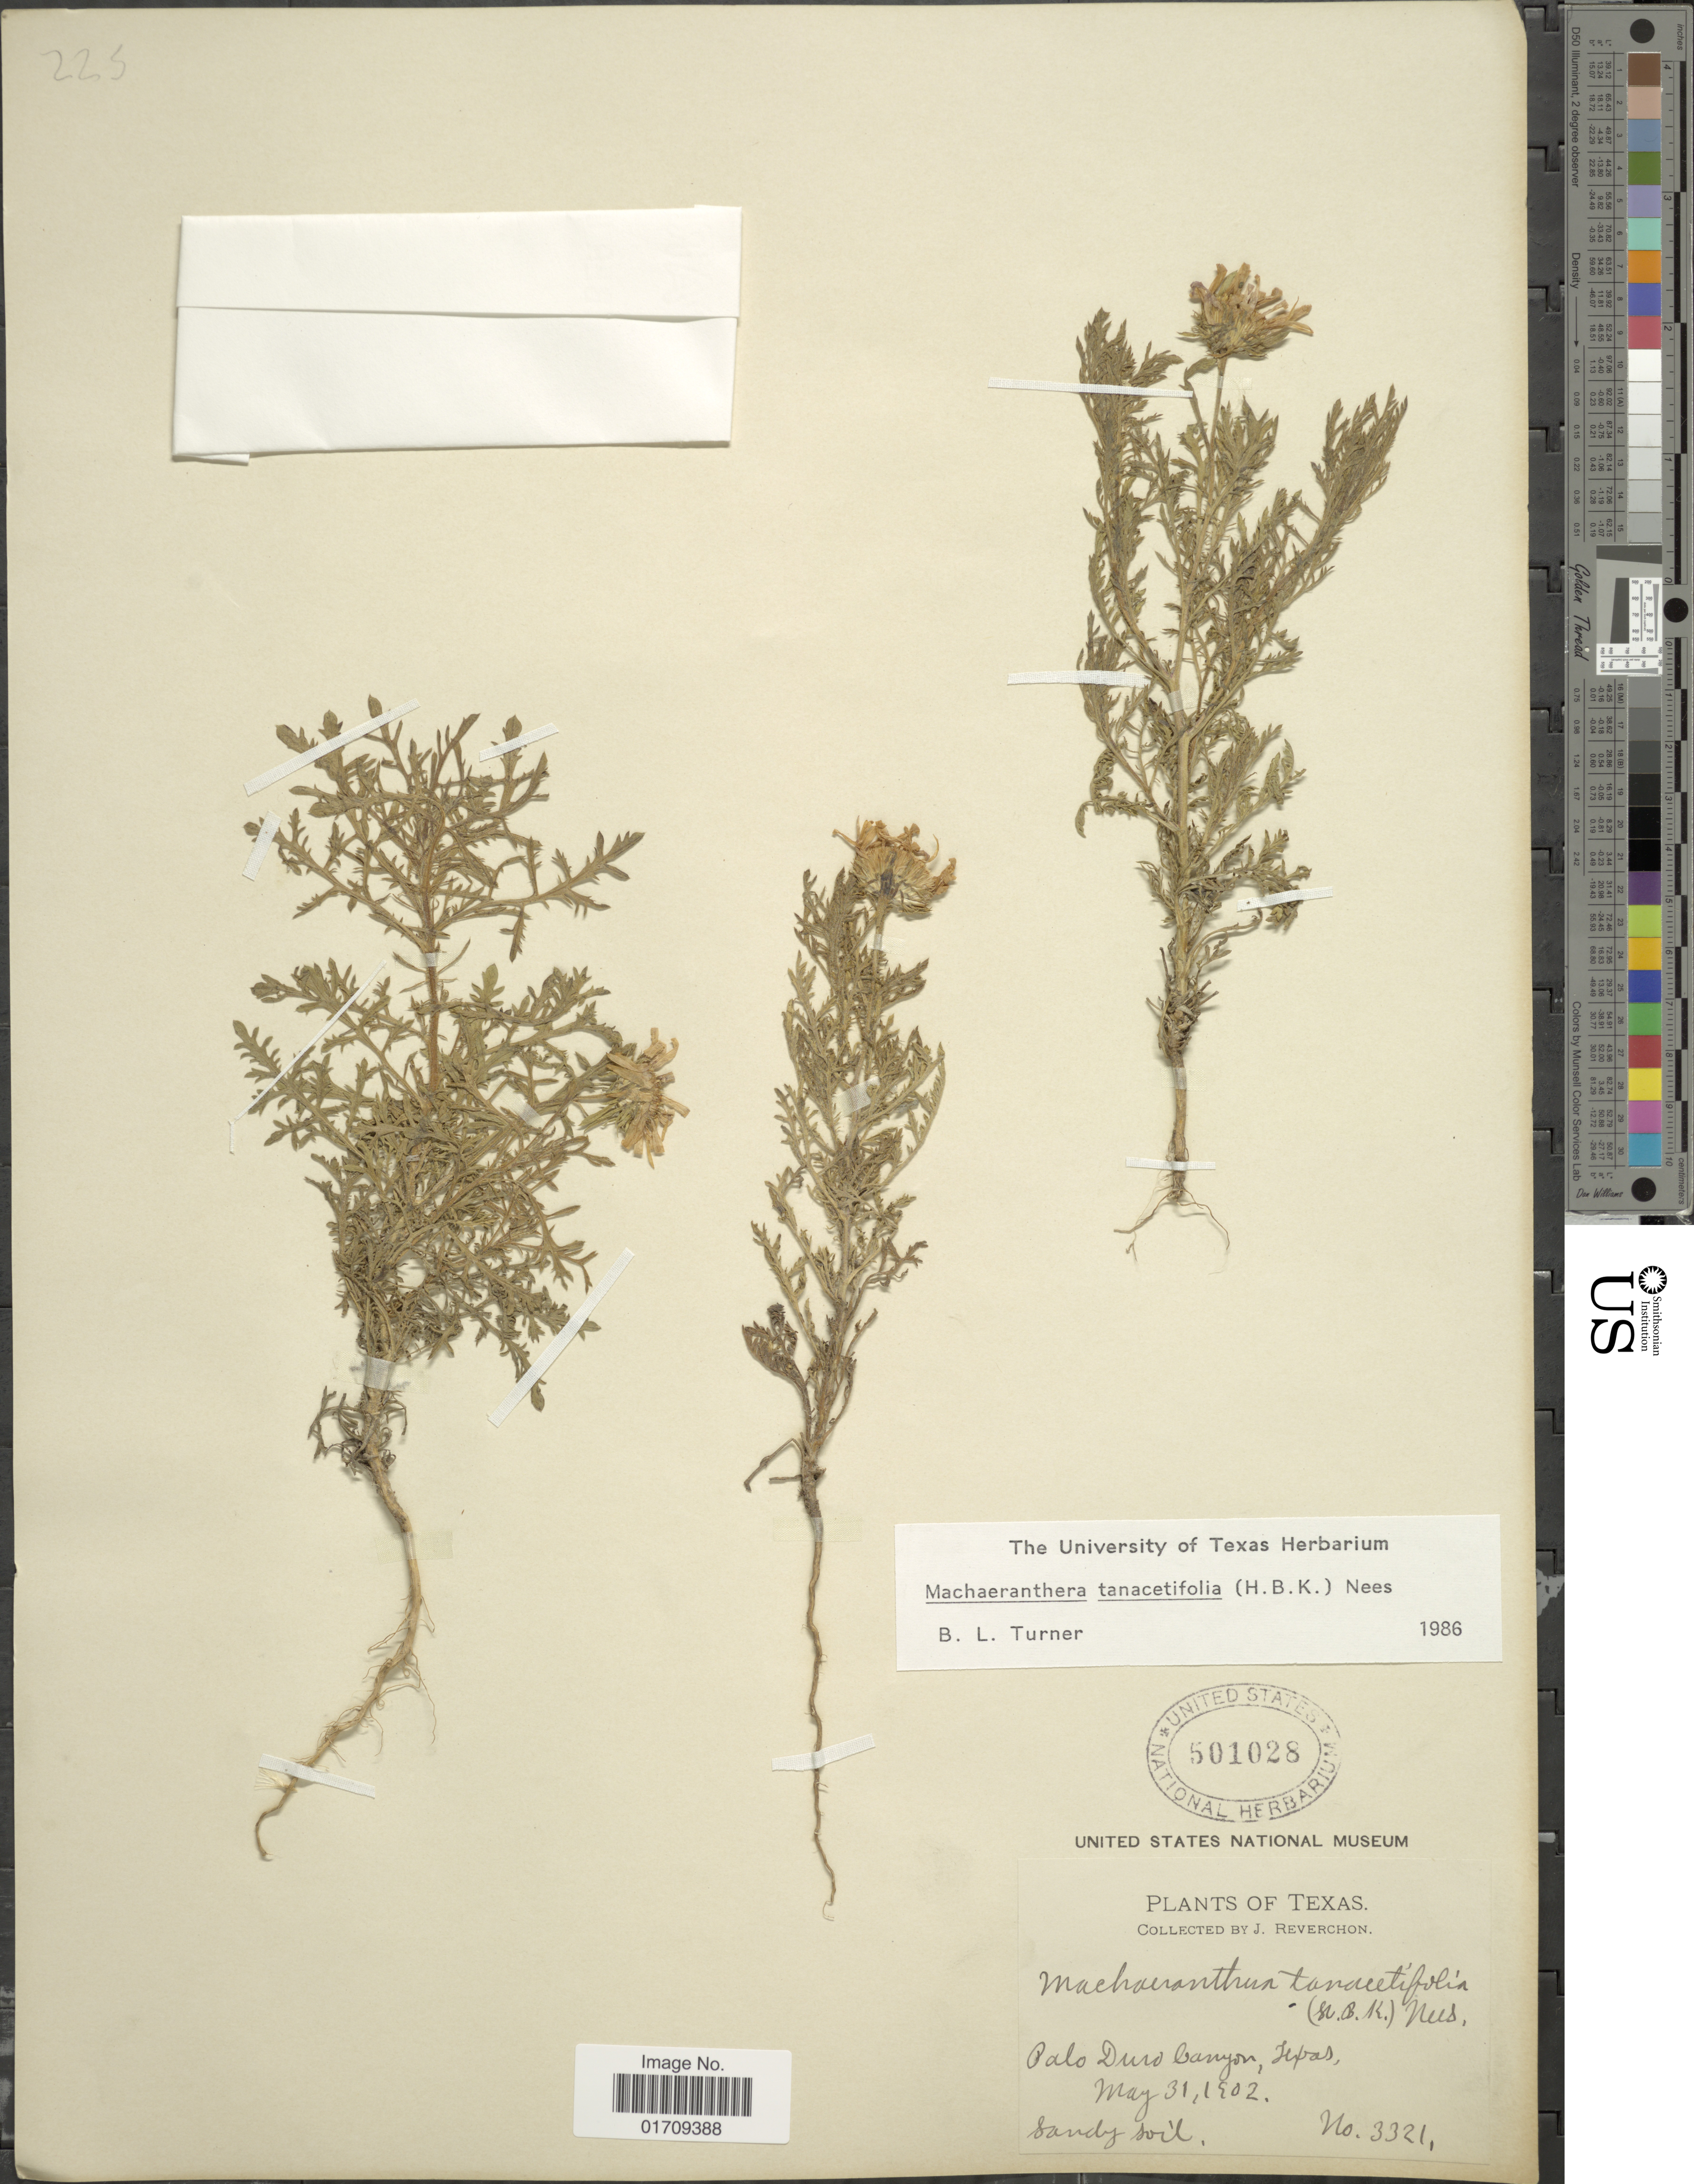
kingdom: Plantae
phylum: Tracheophyta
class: Magnoliopsida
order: Asterales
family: Asteraceae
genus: Machaeranthera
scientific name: Machaeranthera tanacetifolia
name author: (Kunth) Nees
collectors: J. Reverchon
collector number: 3321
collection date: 1902-05-31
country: United States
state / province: Texas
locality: Palo Duro Canyon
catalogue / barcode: US 501028